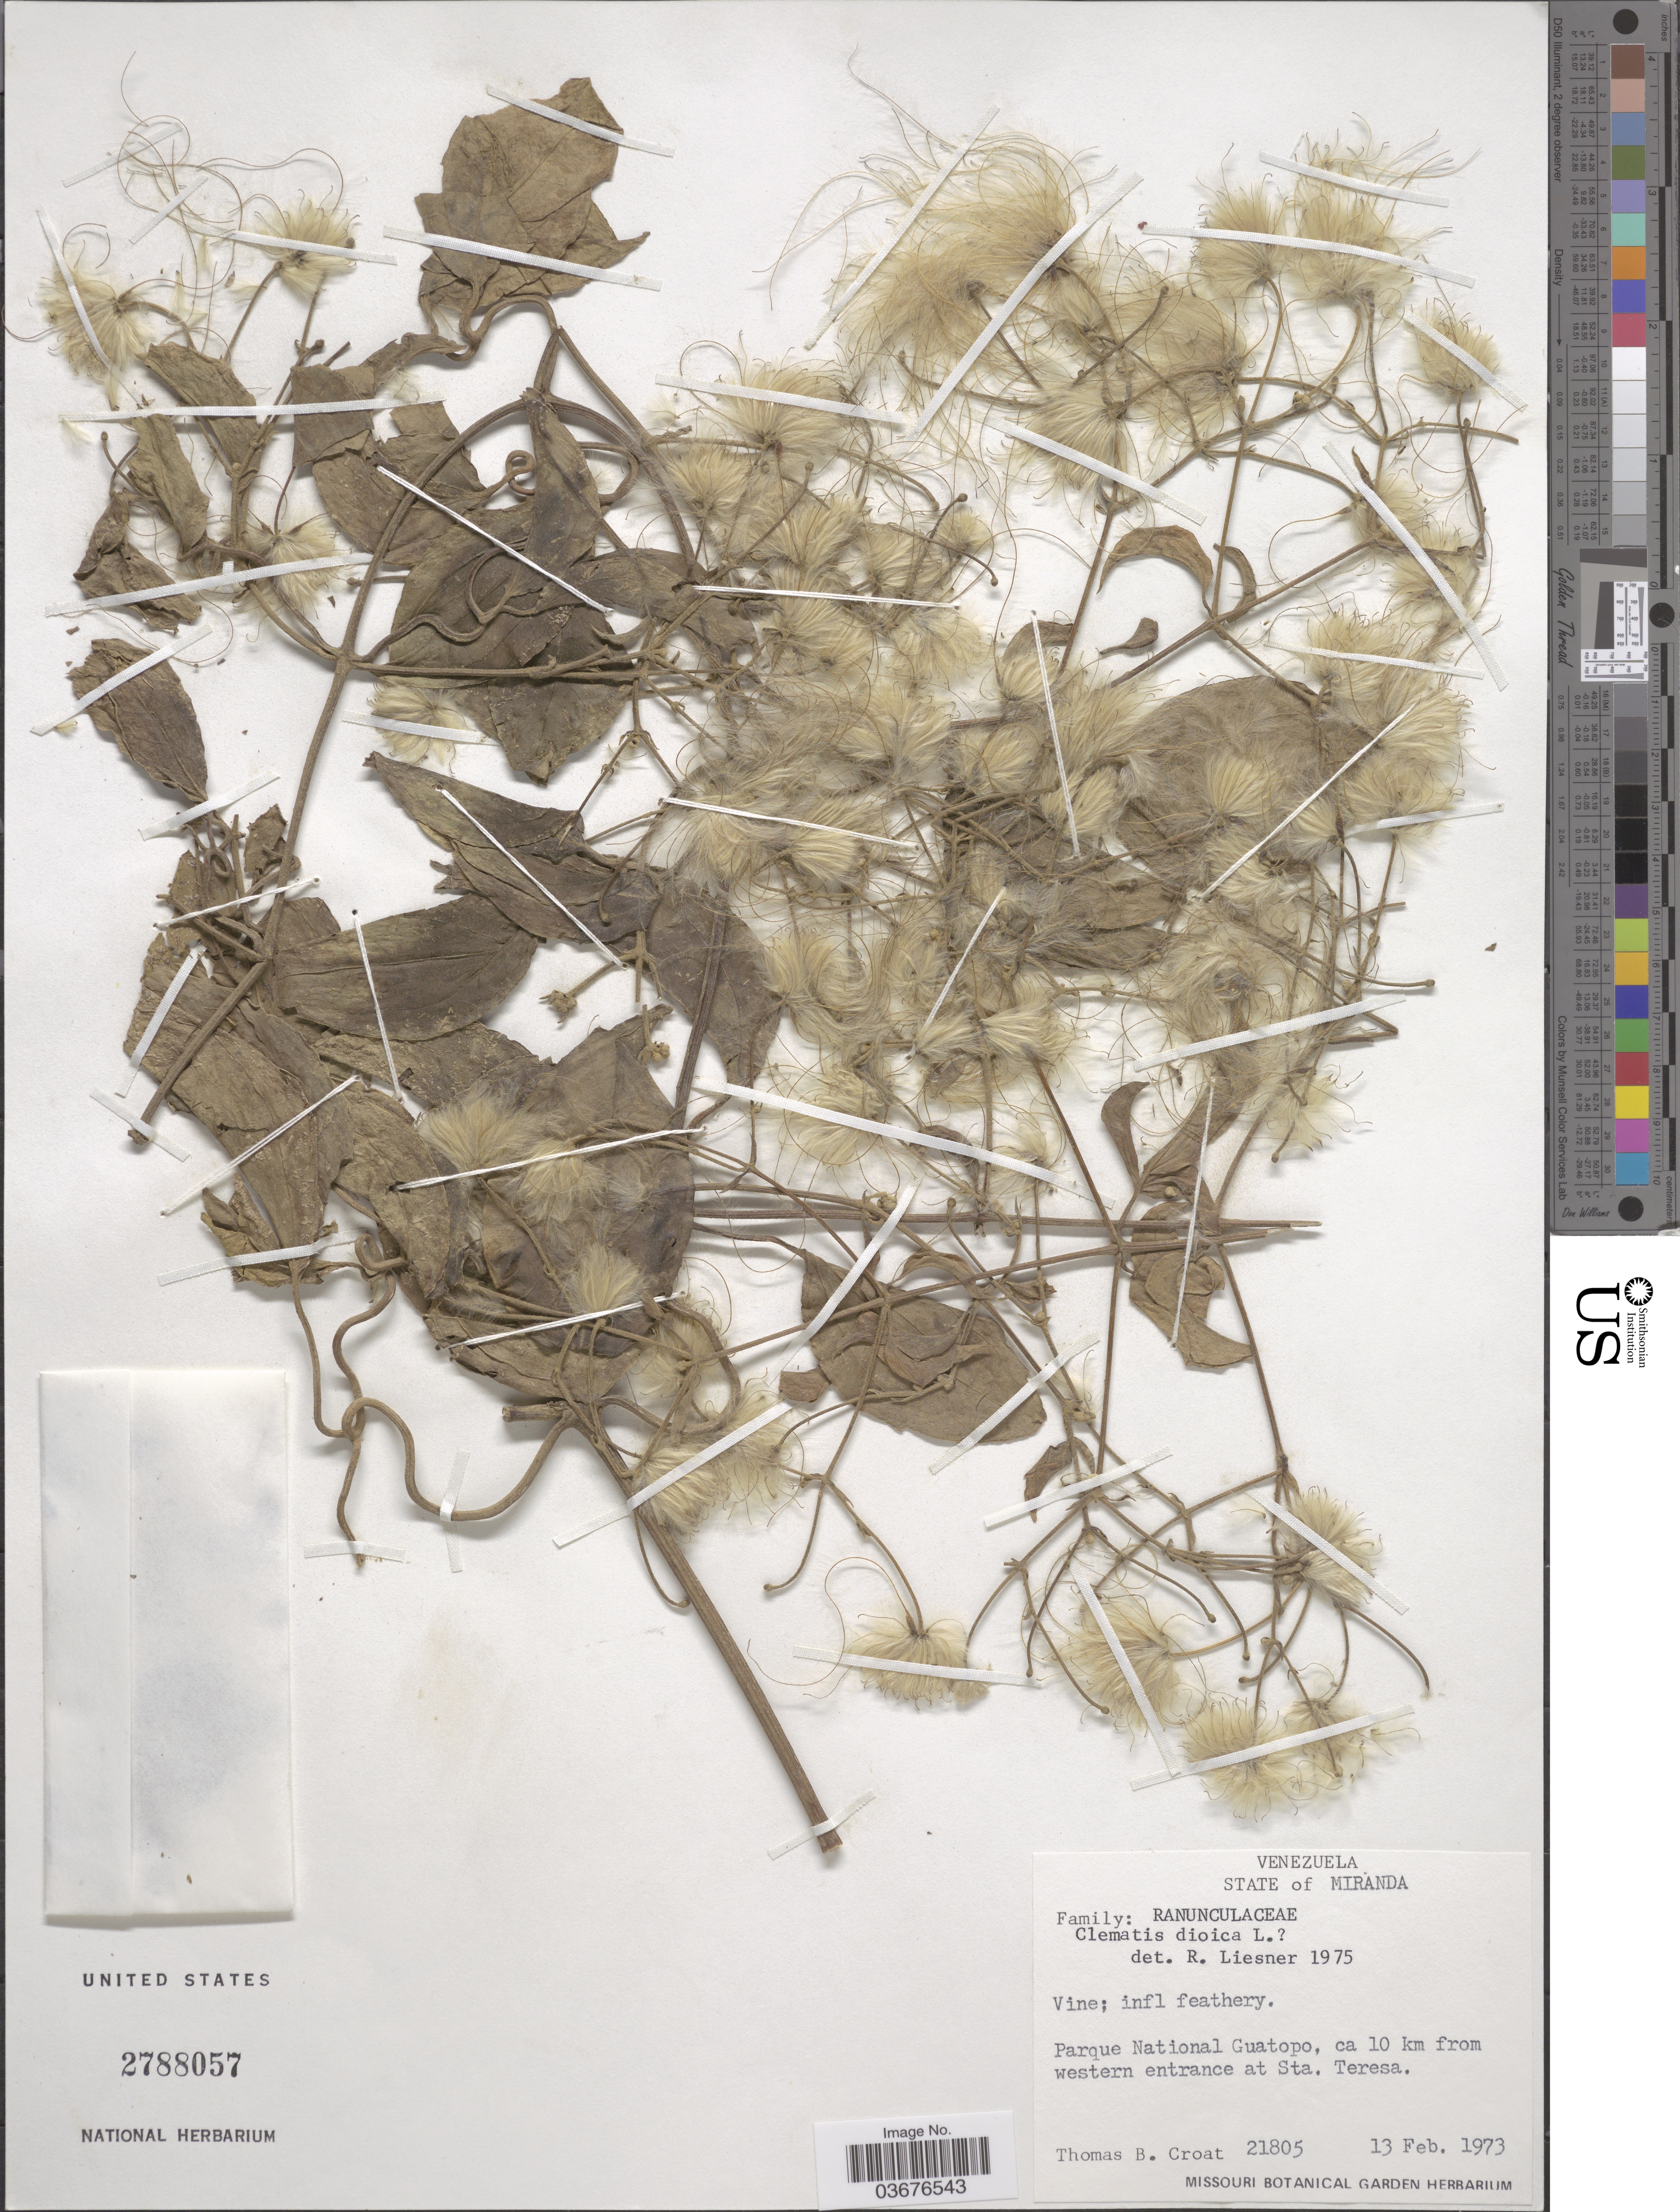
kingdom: Plantae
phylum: Tracheophyta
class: Magnoliopsida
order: Ranunculales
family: Ranunculaceae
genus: Clematis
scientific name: Clematis sp.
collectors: T. B. Croat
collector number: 21805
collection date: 1973-02-13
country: Venezuela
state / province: Miranda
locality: Parque National Guatopo, ca 10 km from western entrance at Sta. Teresa.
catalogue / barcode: US 2788057